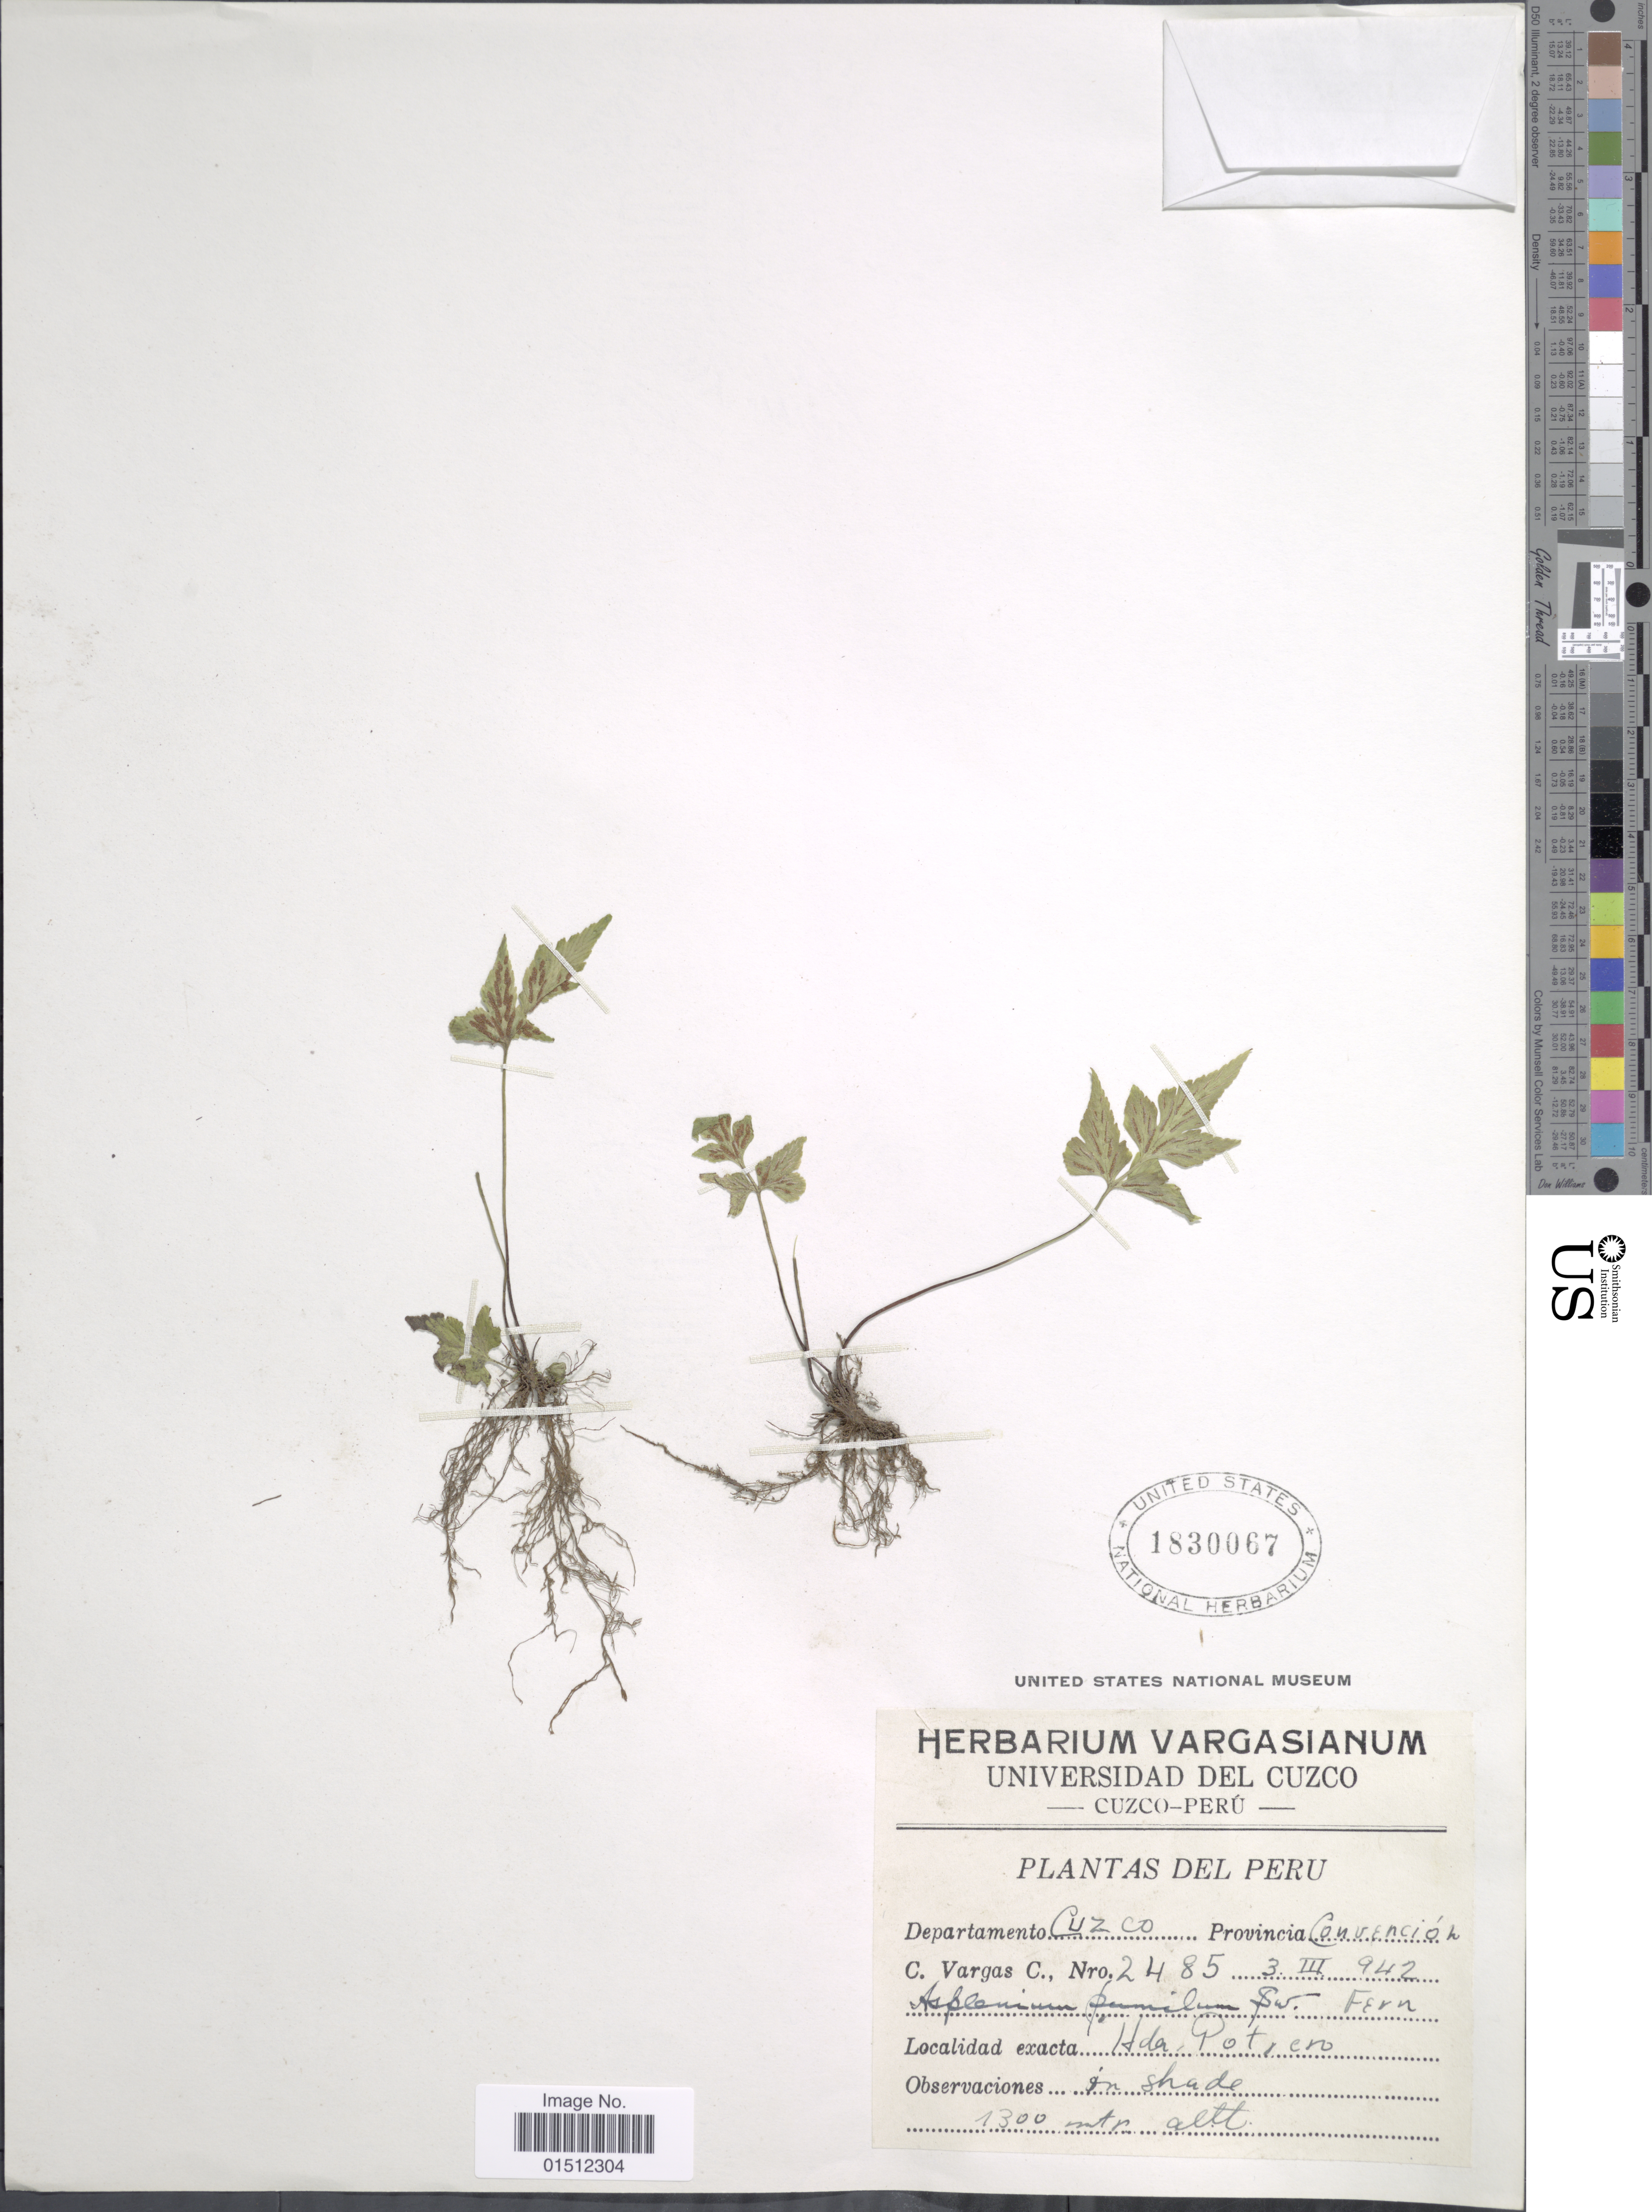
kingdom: Plantae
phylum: Tracheophyta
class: Polypodiopsida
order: Polypodiales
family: Aspleniaceae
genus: Asplenium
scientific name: Asplenium pumilum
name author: Sw.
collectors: C. Vargas Calderón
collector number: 2485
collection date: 1942-03-03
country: Peru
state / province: Cusco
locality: Departamento Cuzco, Provincia Convencion.Hda, Potrero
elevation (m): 1300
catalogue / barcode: US 1830067